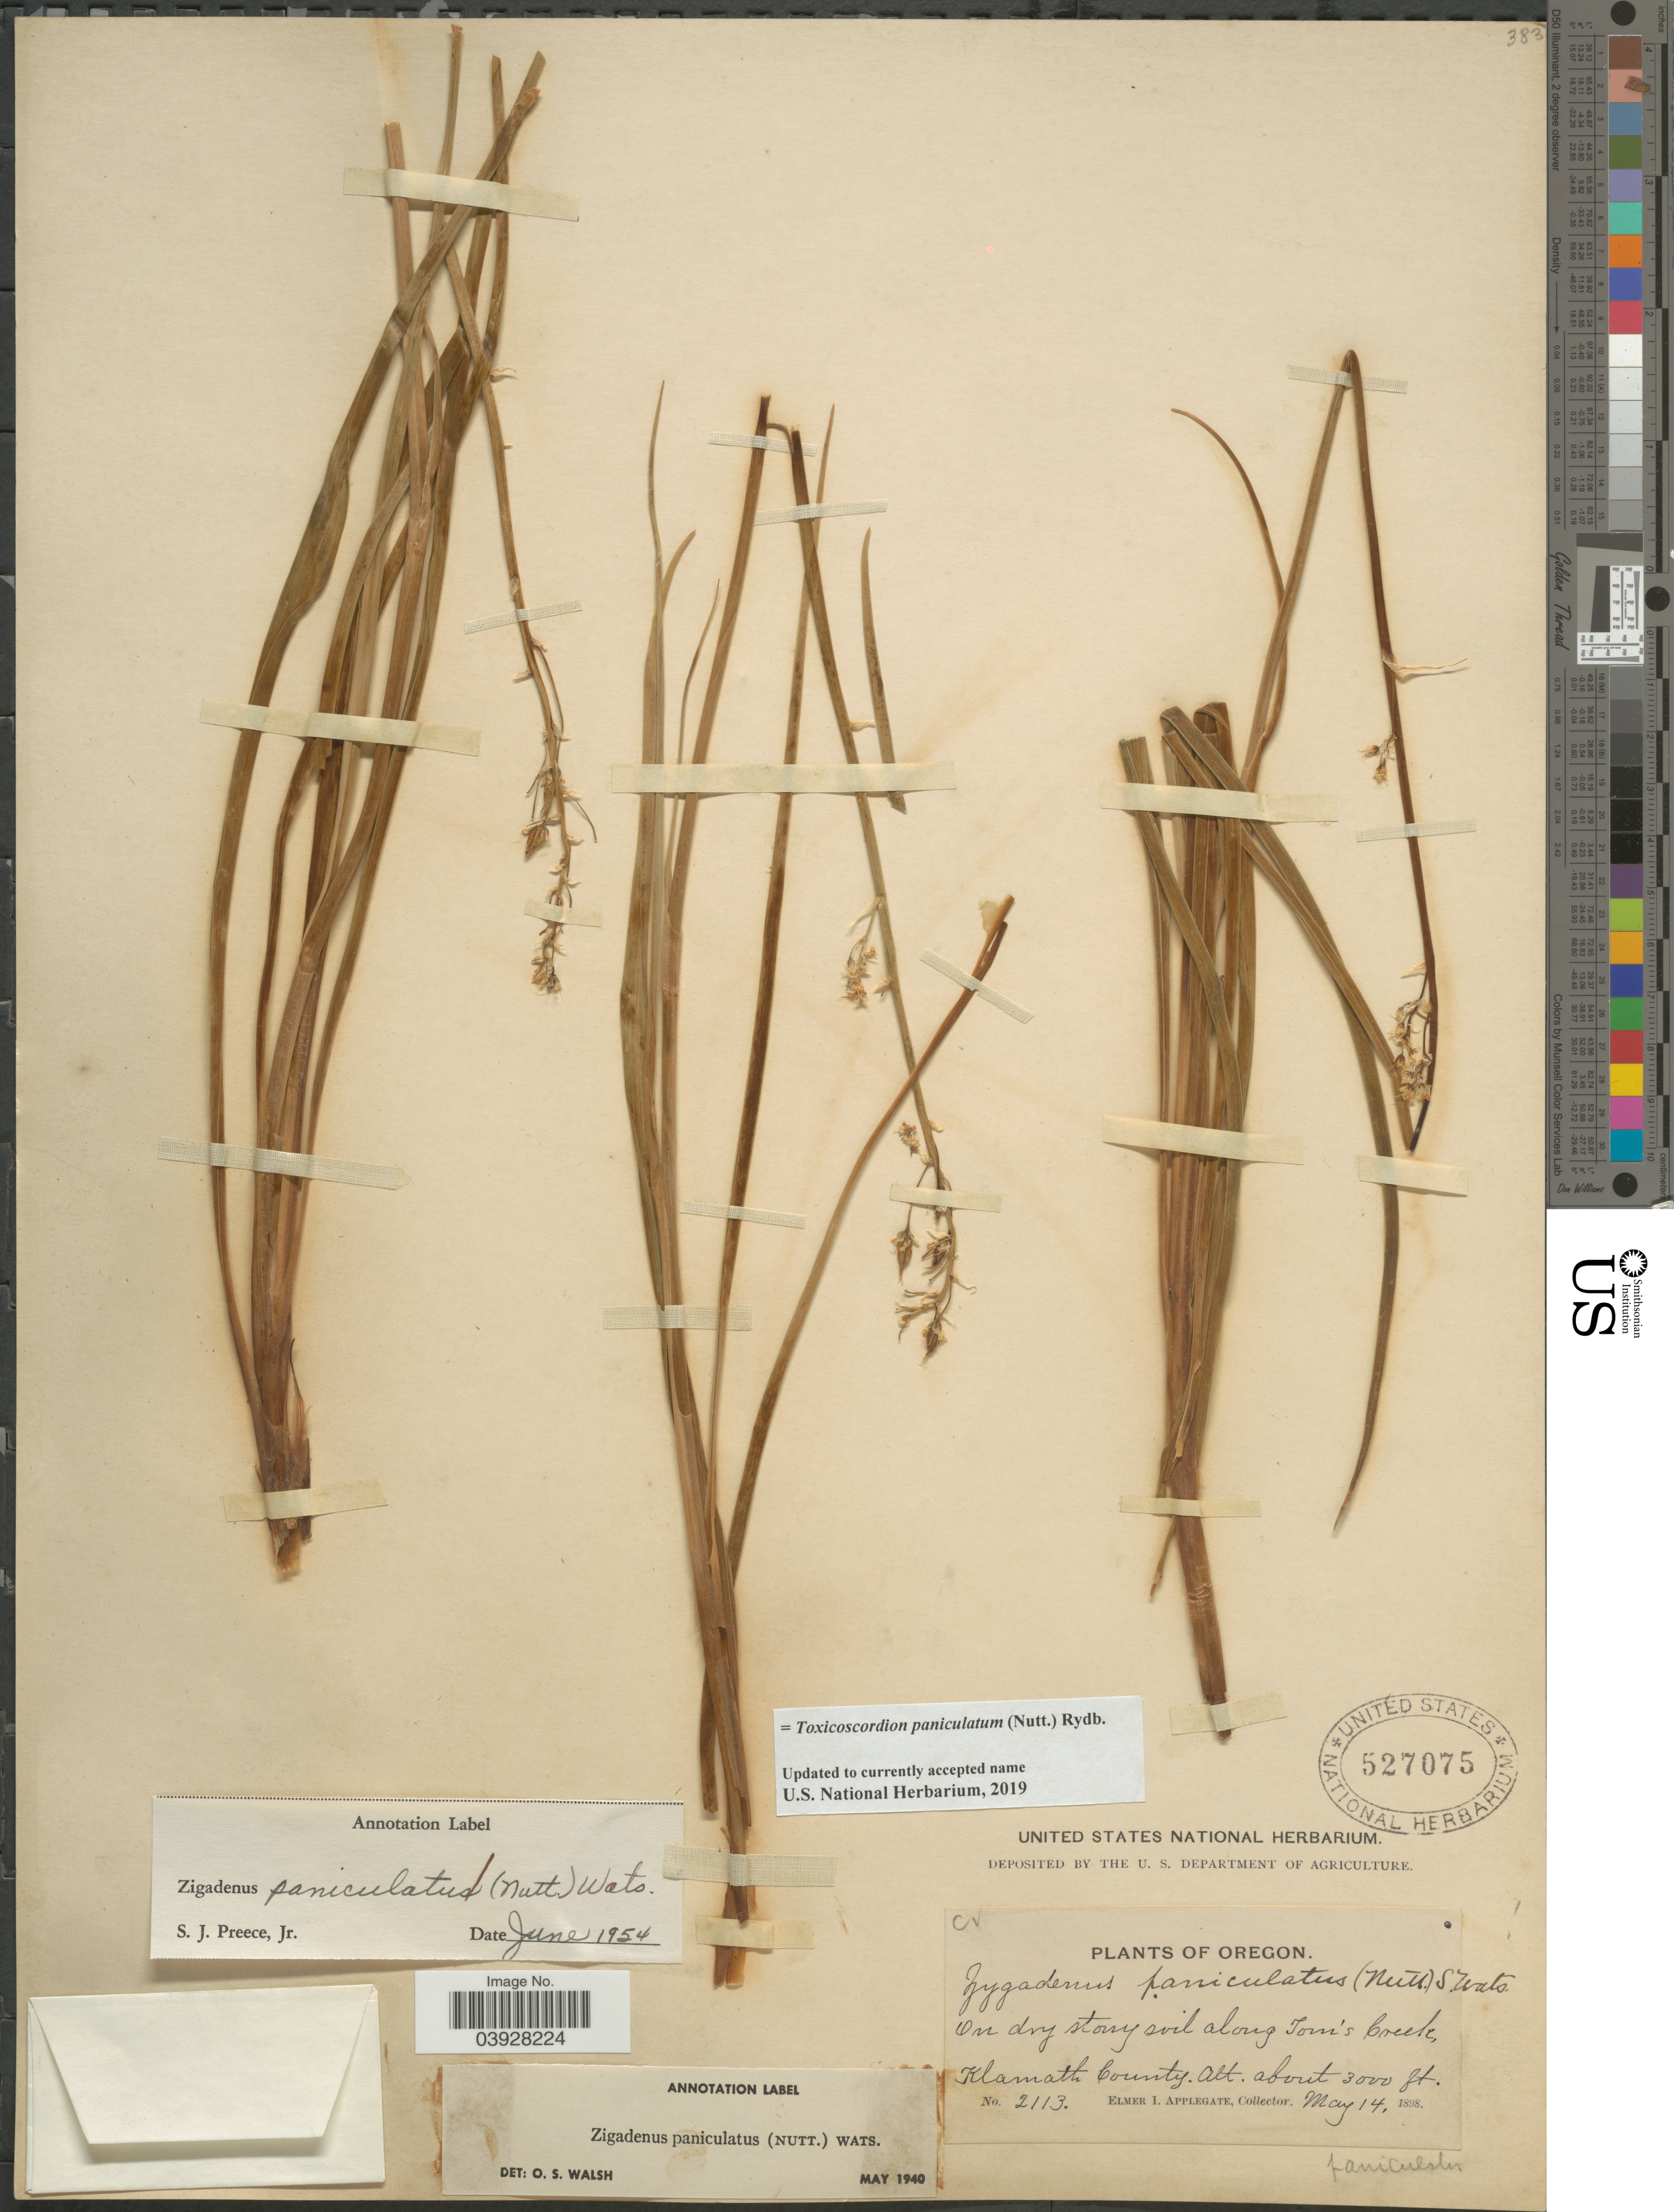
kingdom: Plantae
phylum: Tracheophyta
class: Liliopsida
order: Liliales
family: Melanthiaceae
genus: Toxicoscordion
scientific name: Toxicoscordion paniculatum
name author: (Nutt.) Rydb.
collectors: E. I. Applegate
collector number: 2113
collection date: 1898-05-14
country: United States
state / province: Oregon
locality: Along Tom's Creek, Klamath County.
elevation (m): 914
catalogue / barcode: US 527075